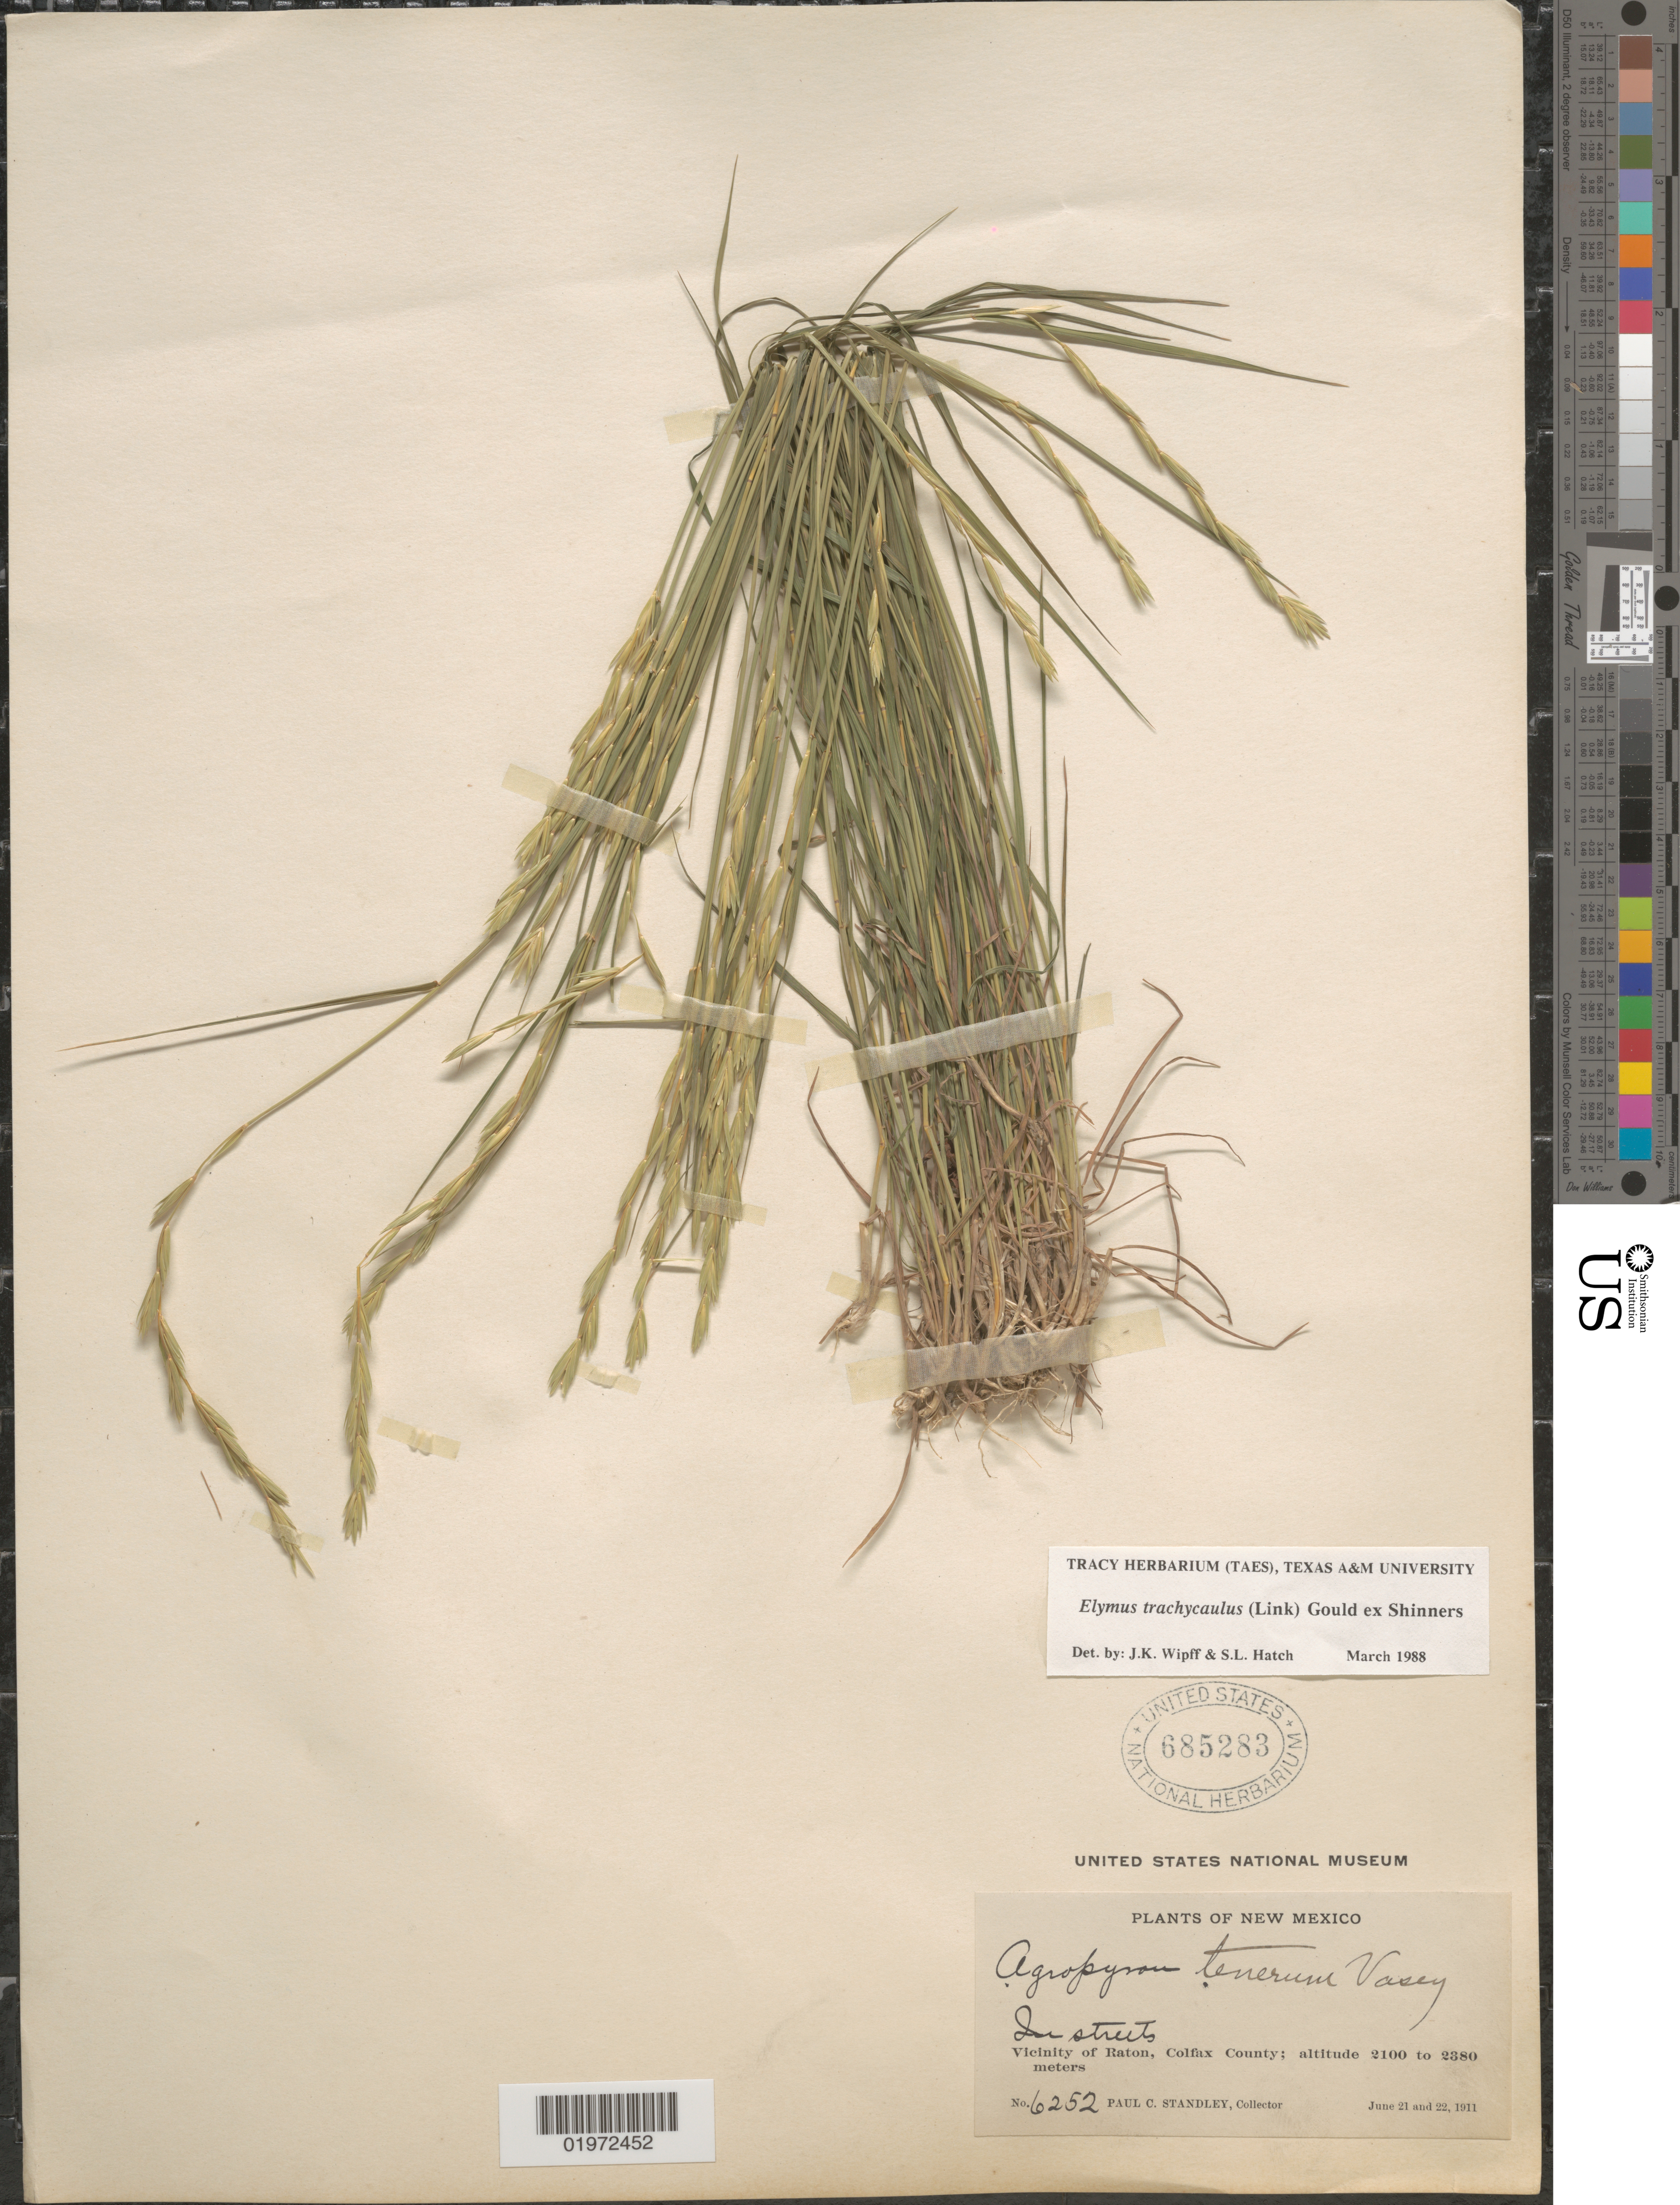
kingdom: Plantae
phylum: Tracheophyta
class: Liliopsida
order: Poales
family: Poaceae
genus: Elymus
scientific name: Elymus trachycaulus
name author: (Link) Gould ex Shinners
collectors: P. C. Standley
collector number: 6252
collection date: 1911-06-21/1911-06-22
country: United States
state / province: New Mexico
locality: In streets. Vicinity of Raton, Colfax County.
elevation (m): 2100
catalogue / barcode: US 685283